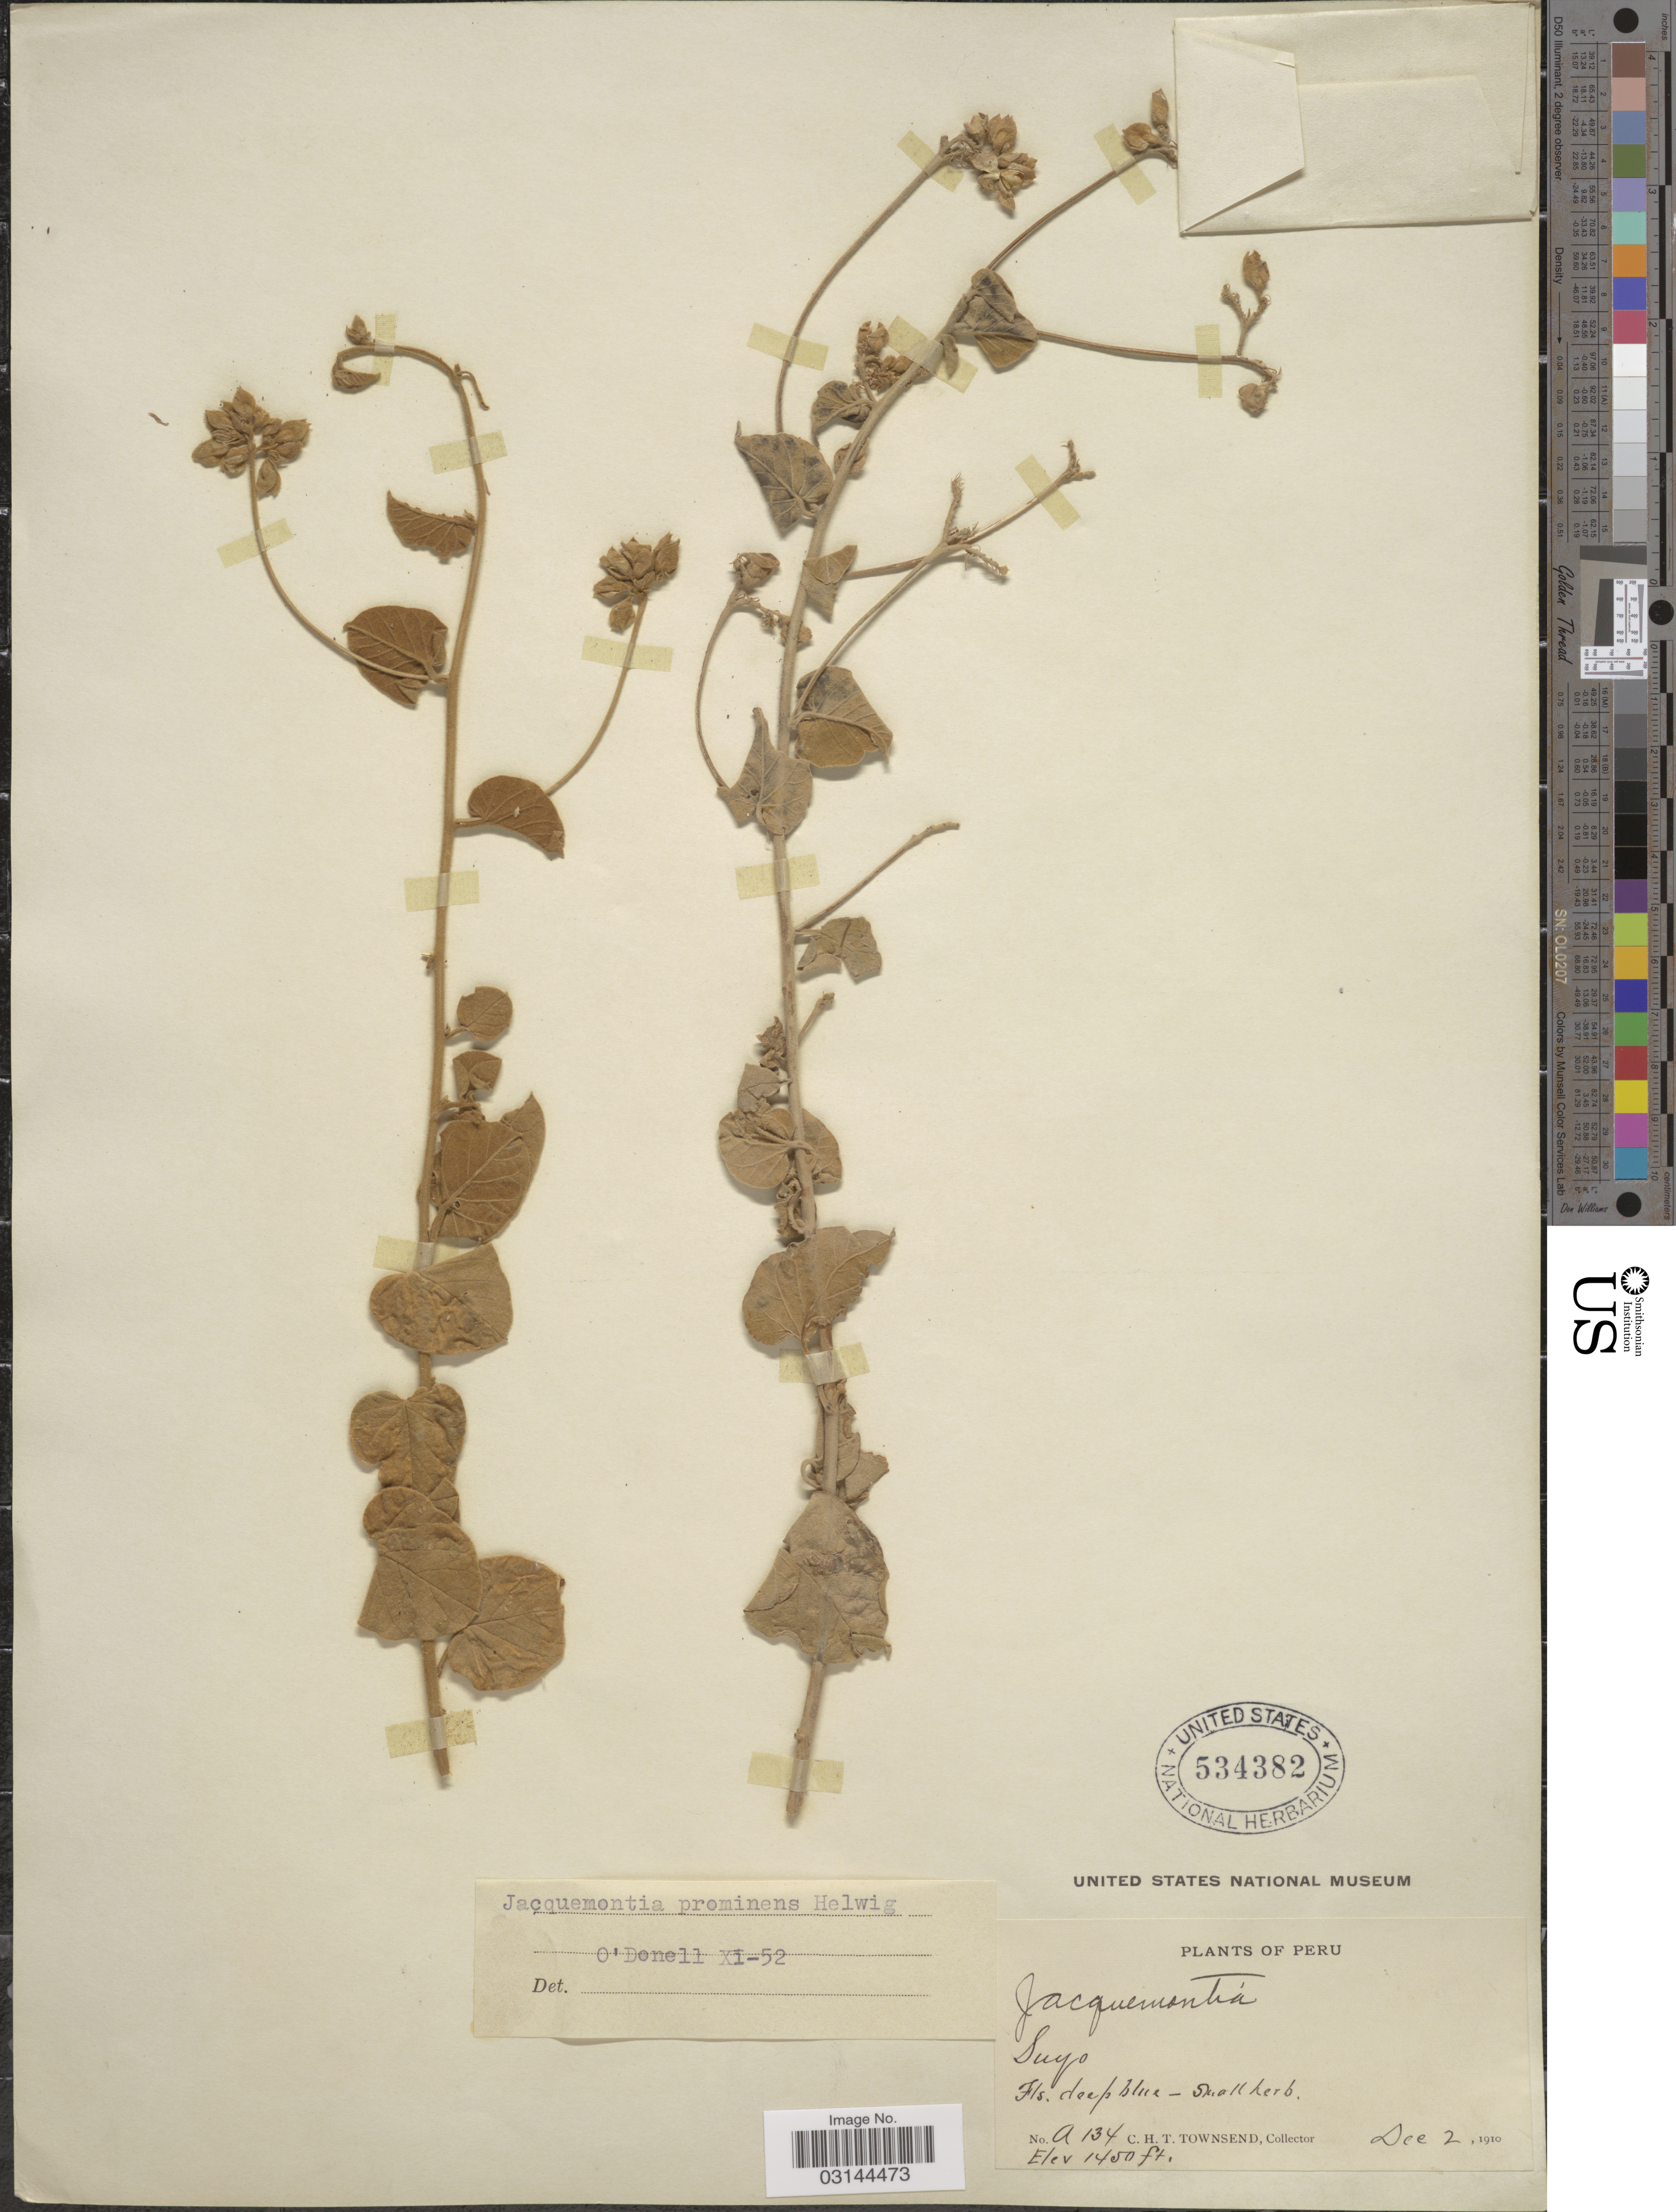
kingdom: Plantae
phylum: Tracheophyta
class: Magnoliopsida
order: Solanales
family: Convolvulaceae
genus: Jacquemontia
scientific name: Jacquemontia prominens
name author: Helwig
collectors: C. H. T. Townsend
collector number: A134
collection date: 1910-12-02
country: Peru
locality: Suyo.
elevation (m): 442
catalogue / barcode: US 534382